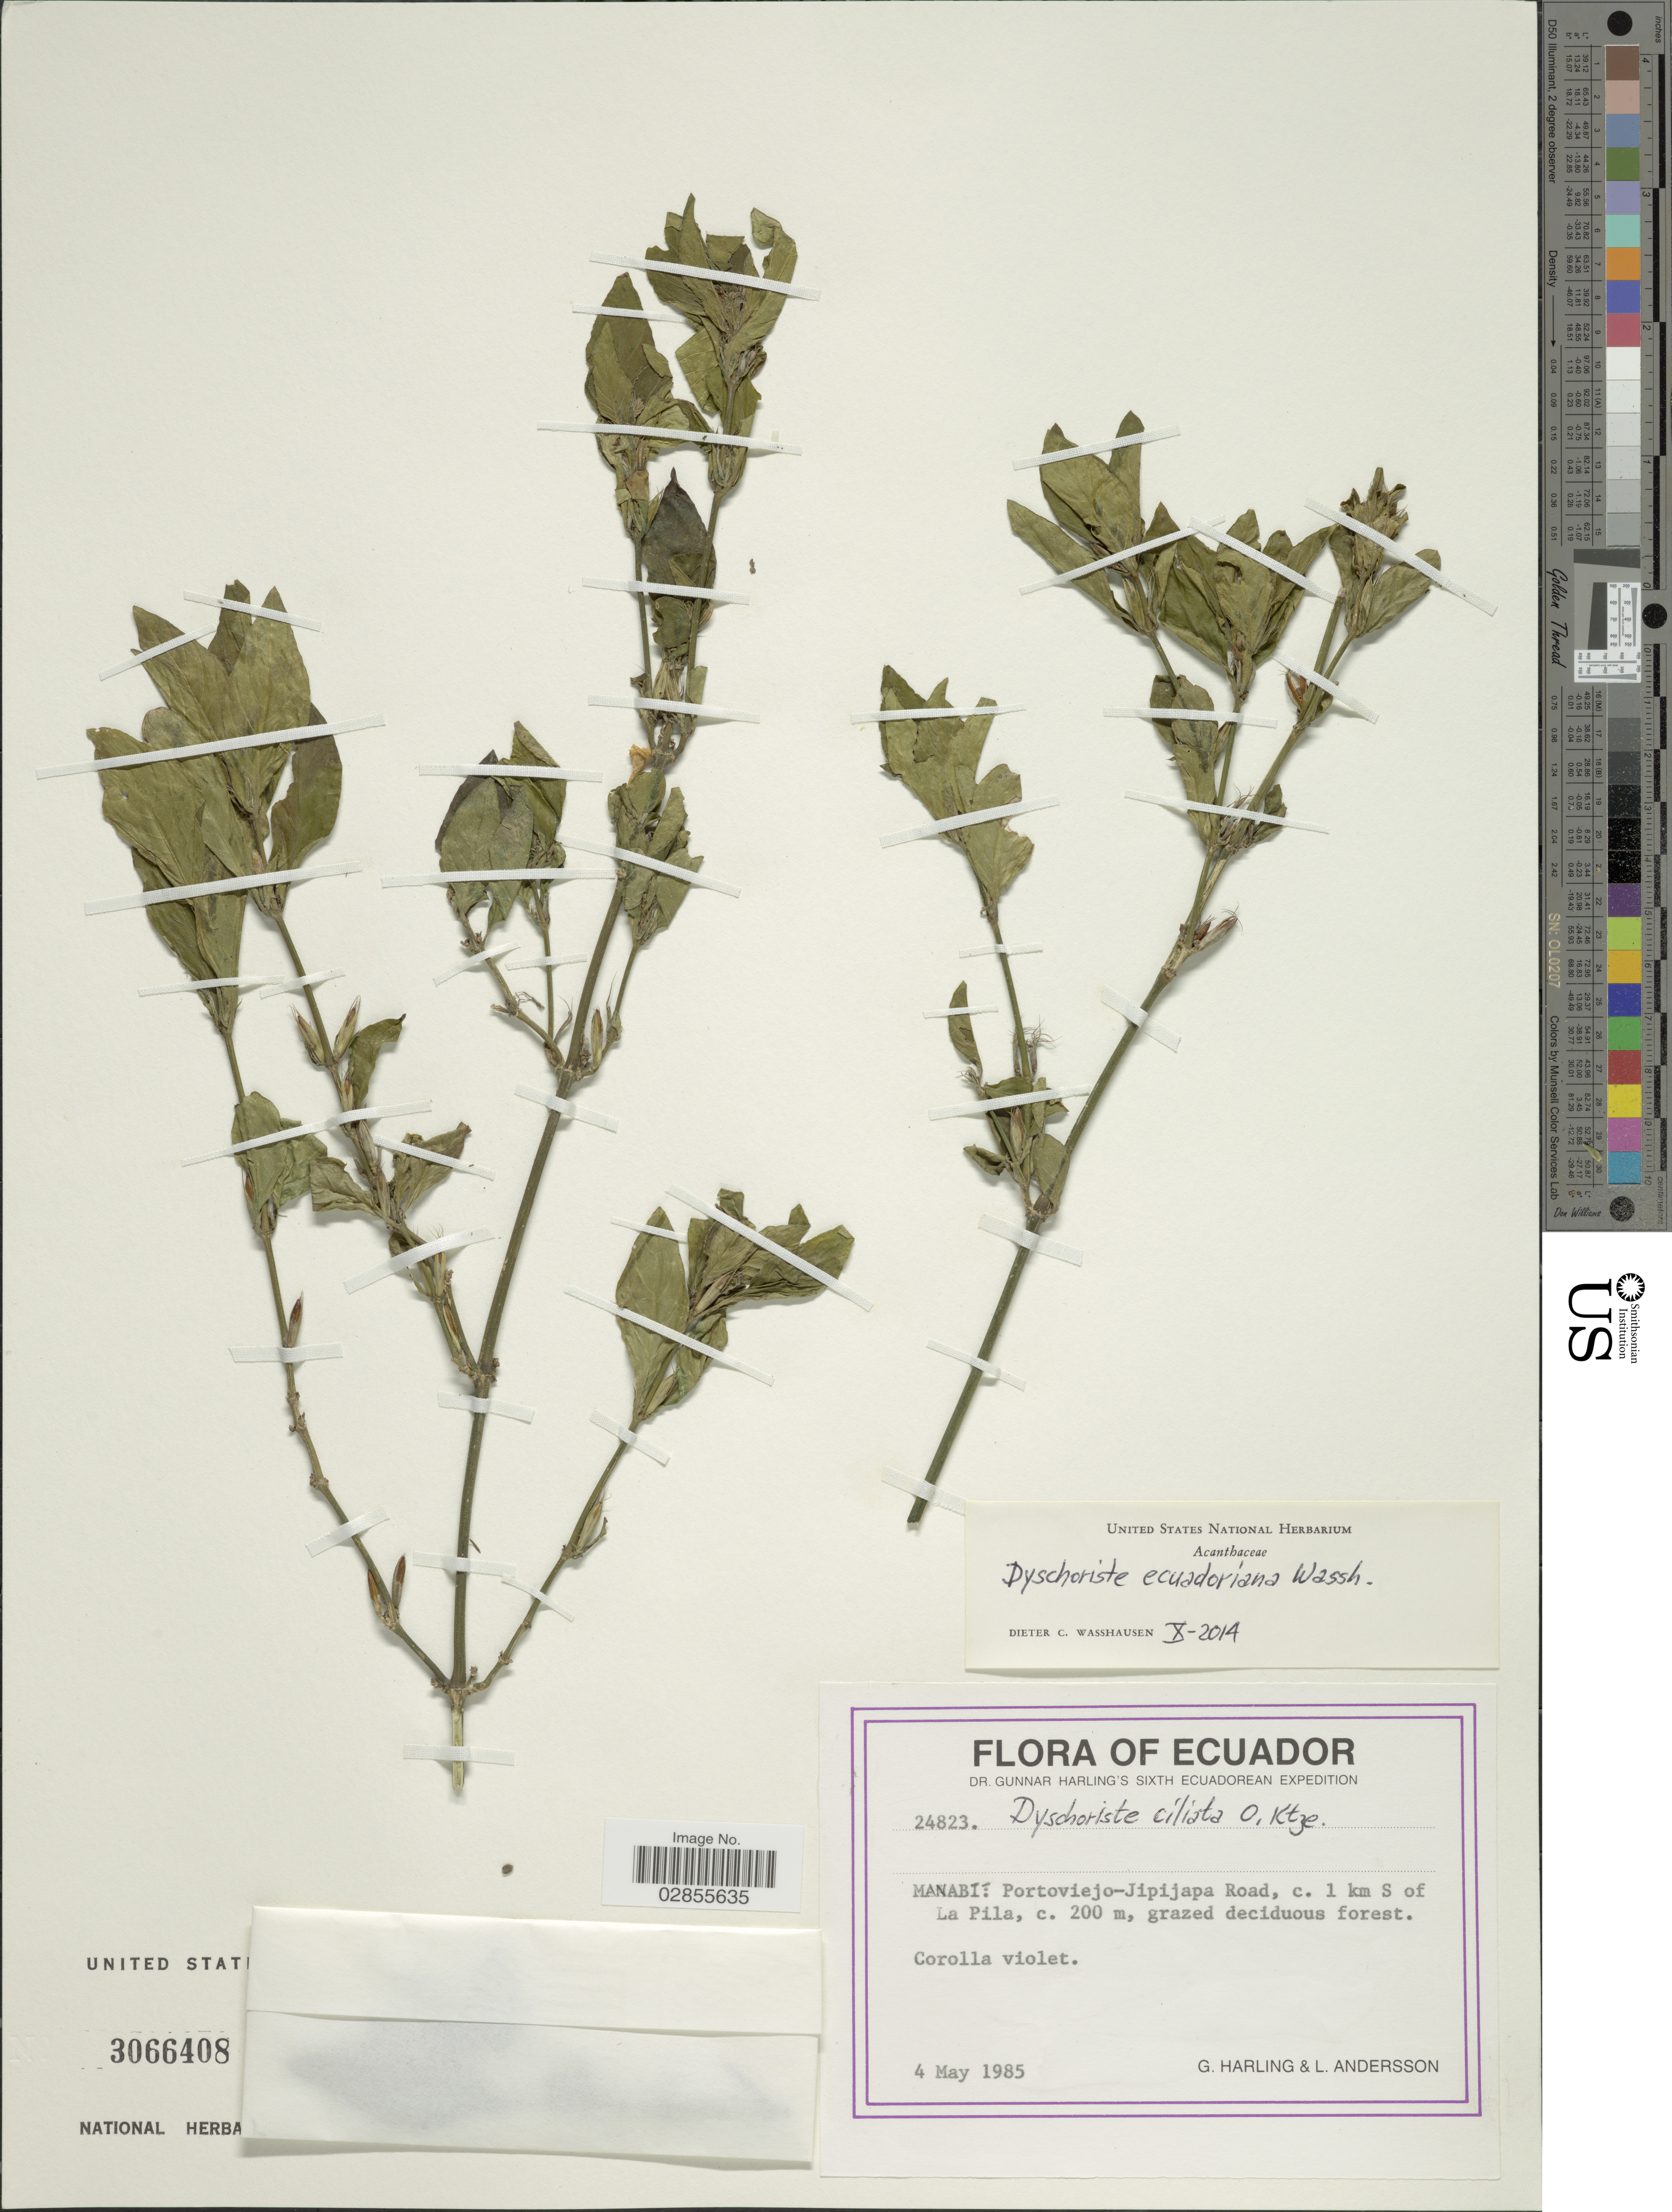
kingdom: Plantae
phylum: Tracheophyta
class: Magnoliopsida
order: Lamiales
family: Acanthaceae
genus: Dyschoriste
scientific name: Dyschoriste ecuadoriana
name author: Wassh.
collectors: G. Harling & L. Andersson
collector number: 24823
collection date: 1985-05-04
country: Ecuador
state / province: Manabí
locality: Portoviejo-Jipijapa Road, c. 1 km S of La Pila.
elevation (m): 200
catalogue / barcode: US 3066408